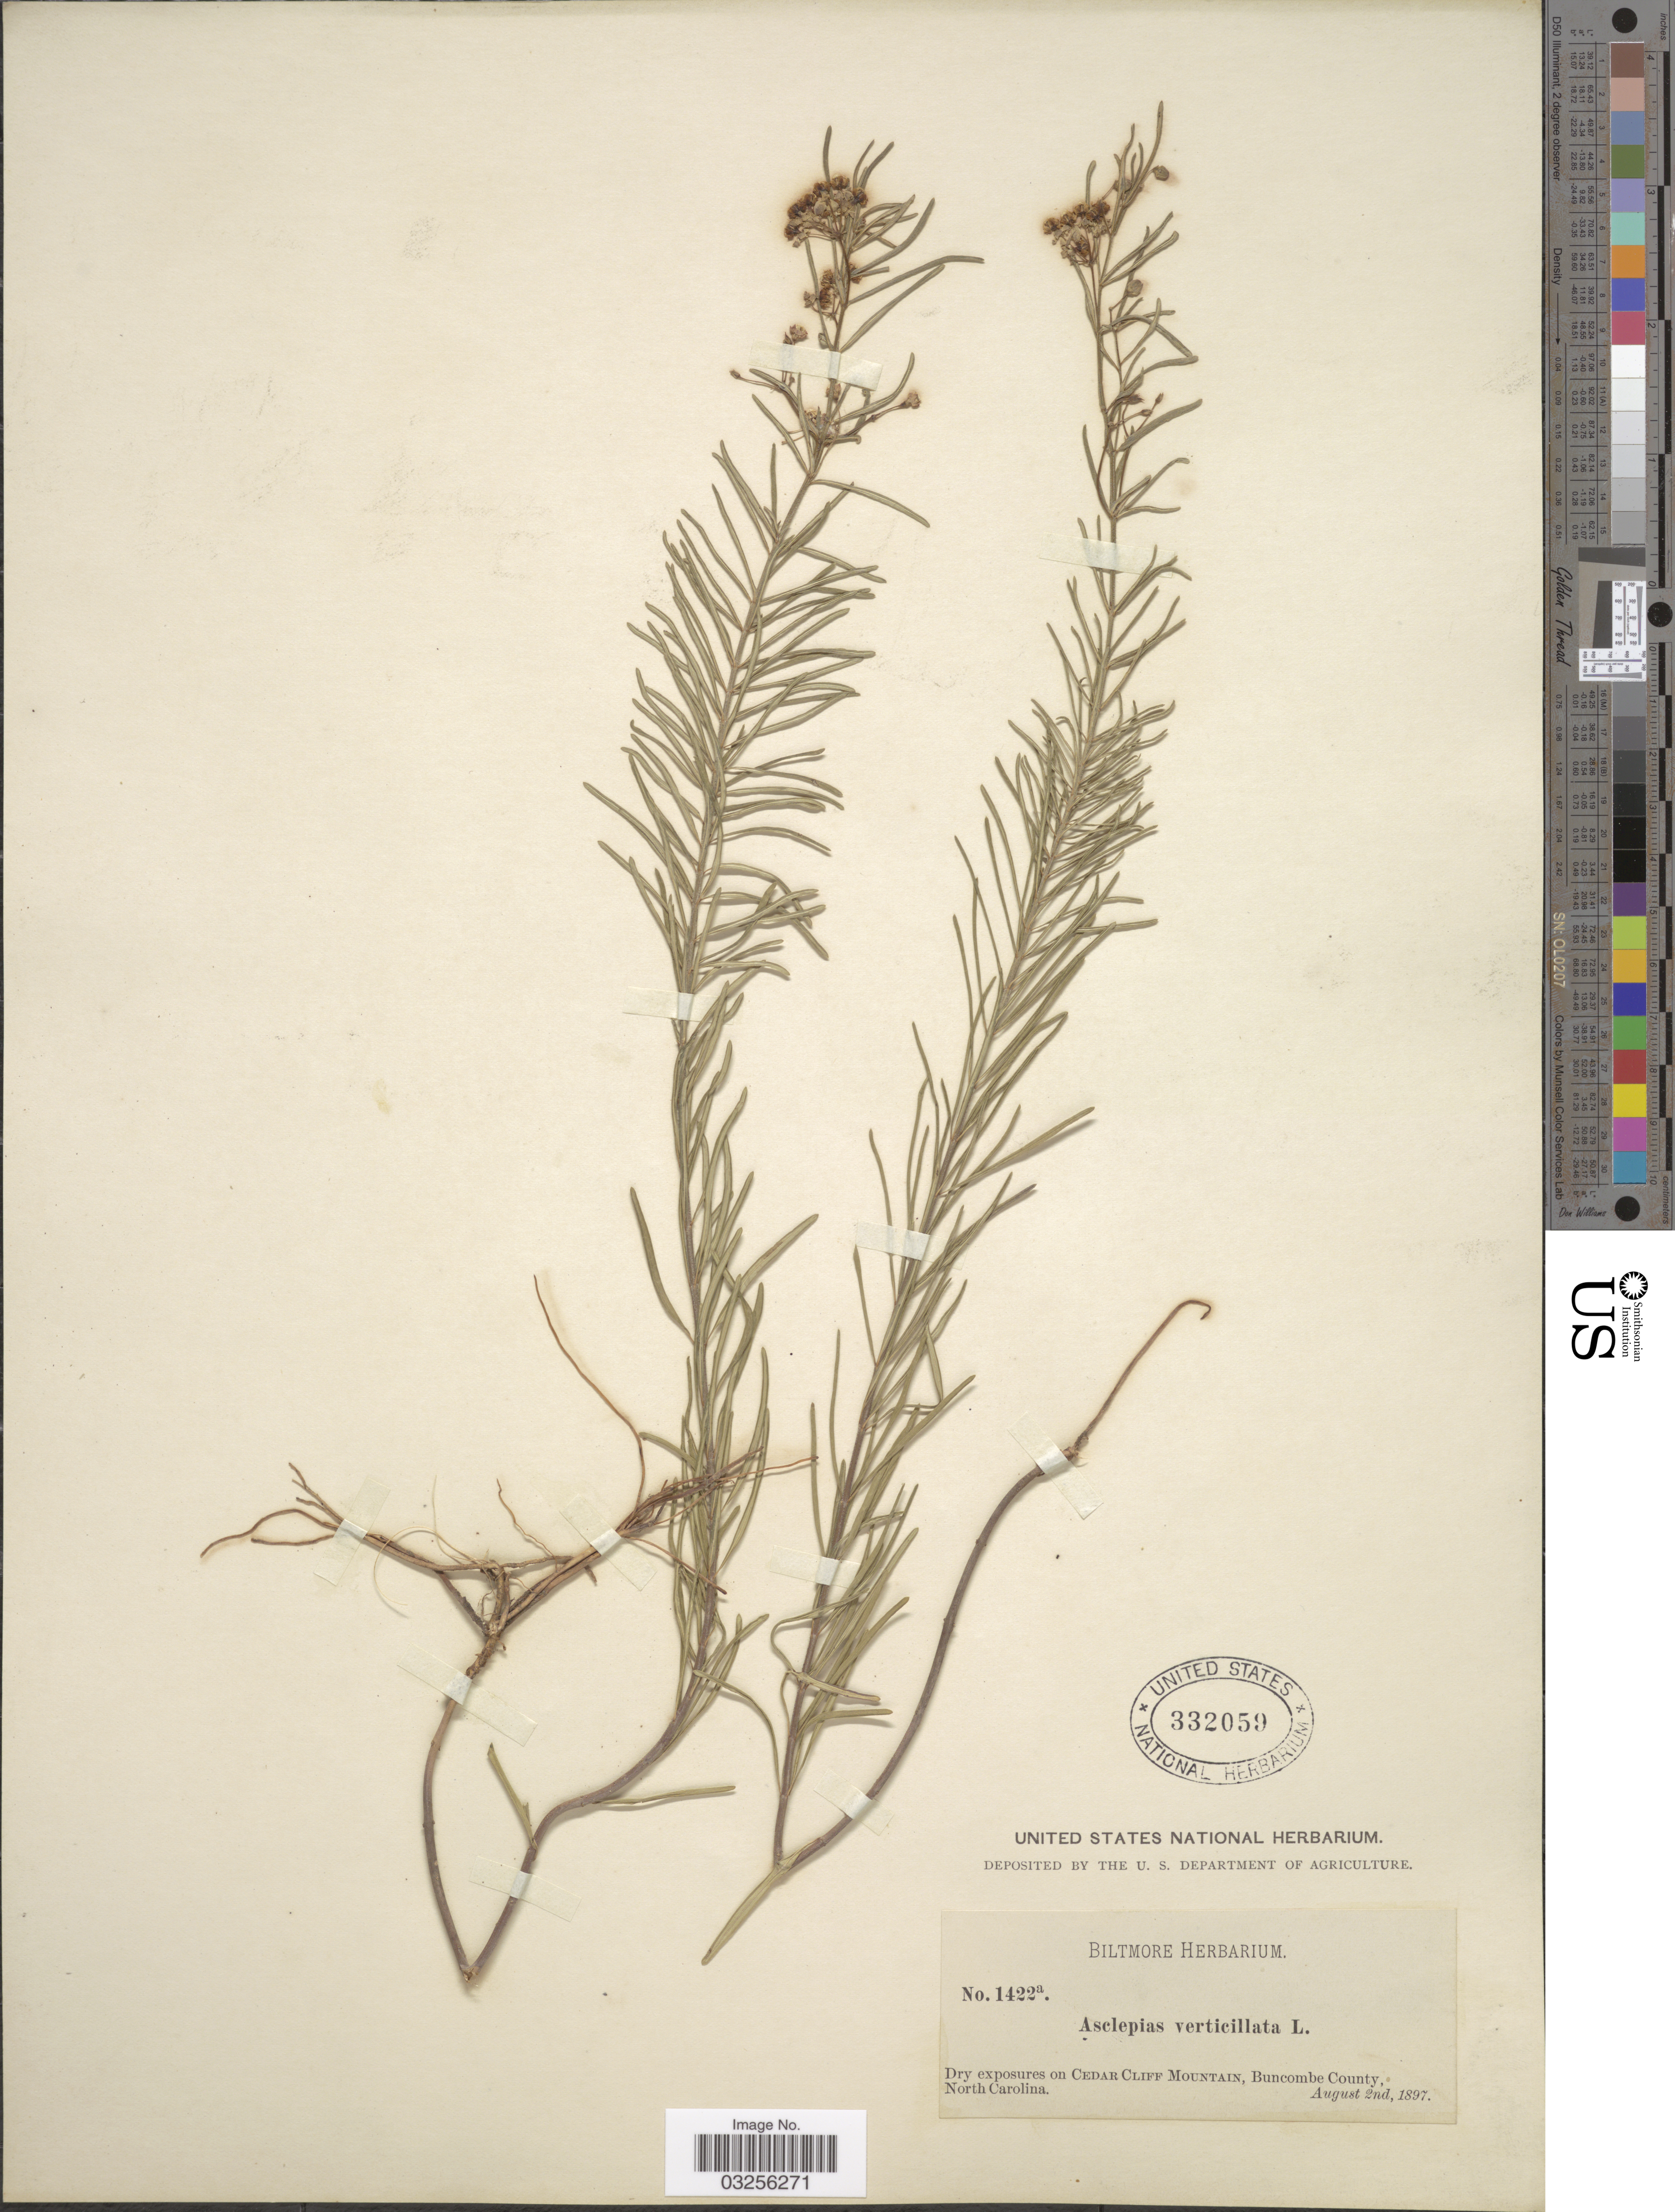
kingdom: Plantae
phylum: Tracheophyta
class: Magnoliopsida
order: Gentianales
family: Apocynaceae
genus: Asclepias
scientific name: Asclepias verticillata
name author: L.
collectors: ex herb. Biltmore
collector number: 1422a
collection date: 1897-08-02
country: United States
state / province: North Carolina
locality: Dry exposures on Cedar Cliff Mountain, Buncombe County.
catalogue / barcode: US 332059